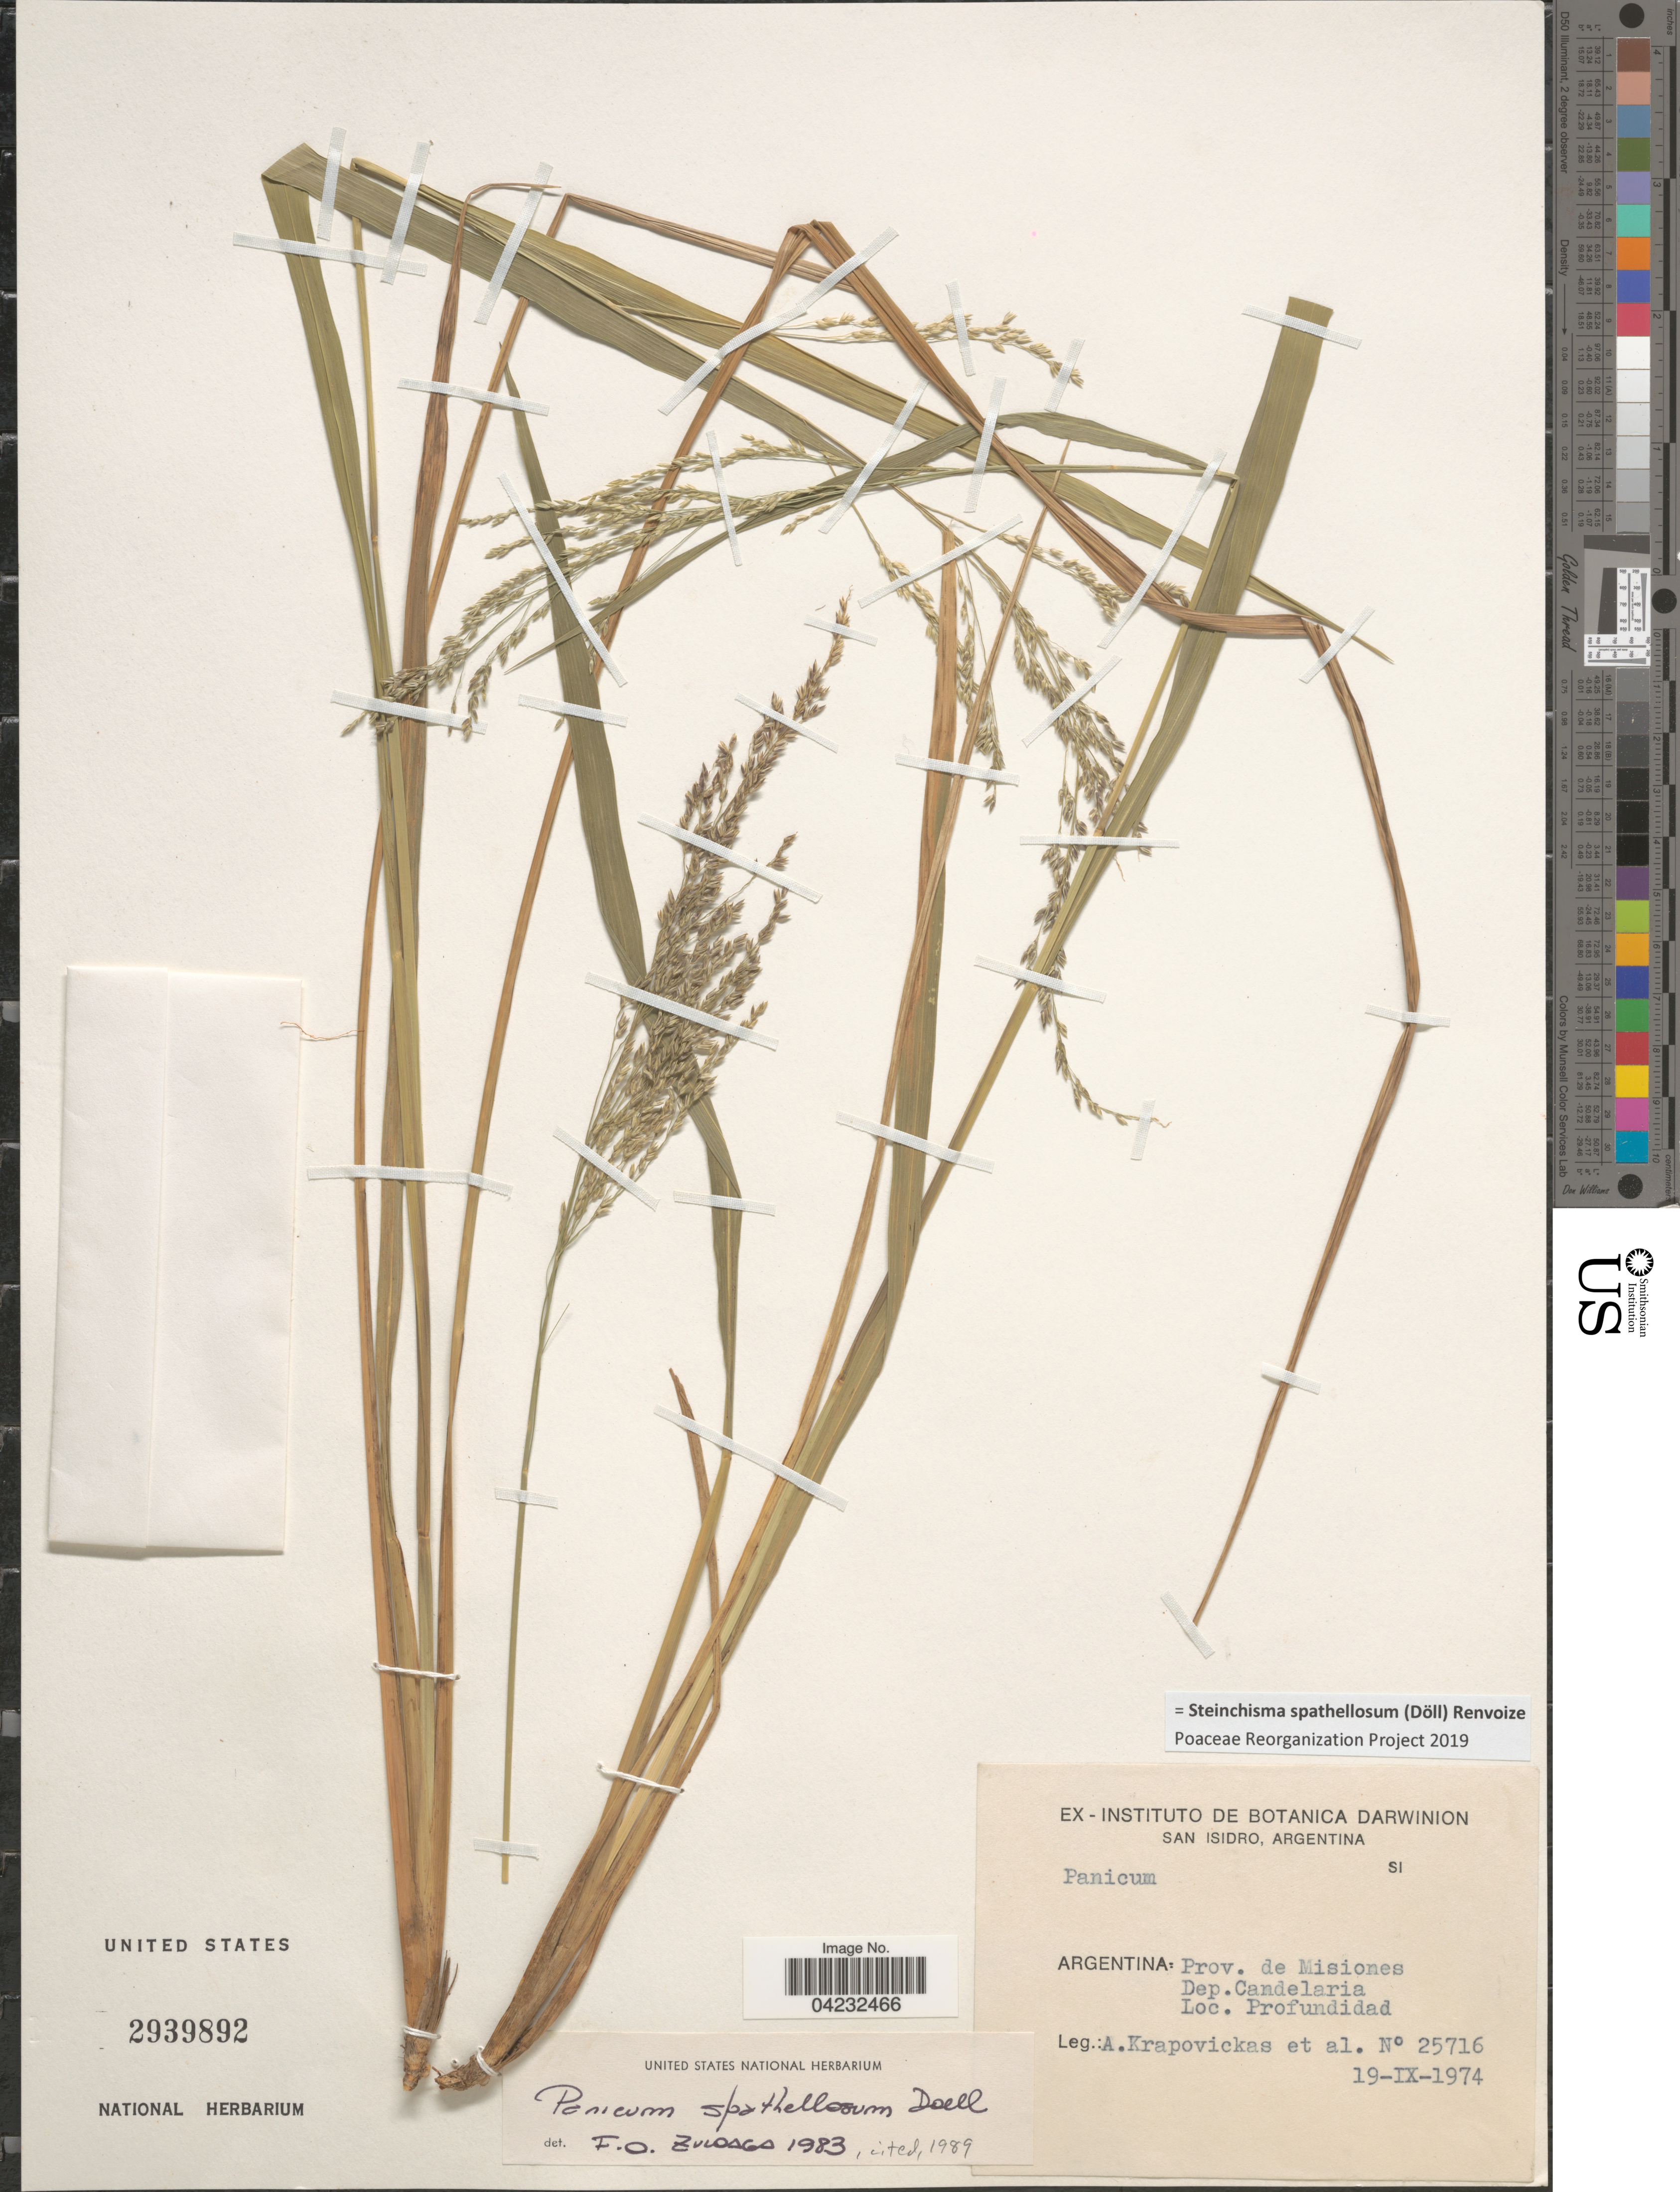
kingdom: Plantae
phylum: Tracheophyta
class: Liliopsida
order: Poales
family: Poaceae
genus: Steinchisma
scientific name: Steinchisma spathellosum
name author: (Döll) Renvoize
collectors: A. Krapovickas & et al.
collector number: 25716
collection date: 1974-09-19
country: Argentina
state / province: Misiones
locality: Dep. Candelaria. Profundidad.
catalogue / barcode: US 2939892